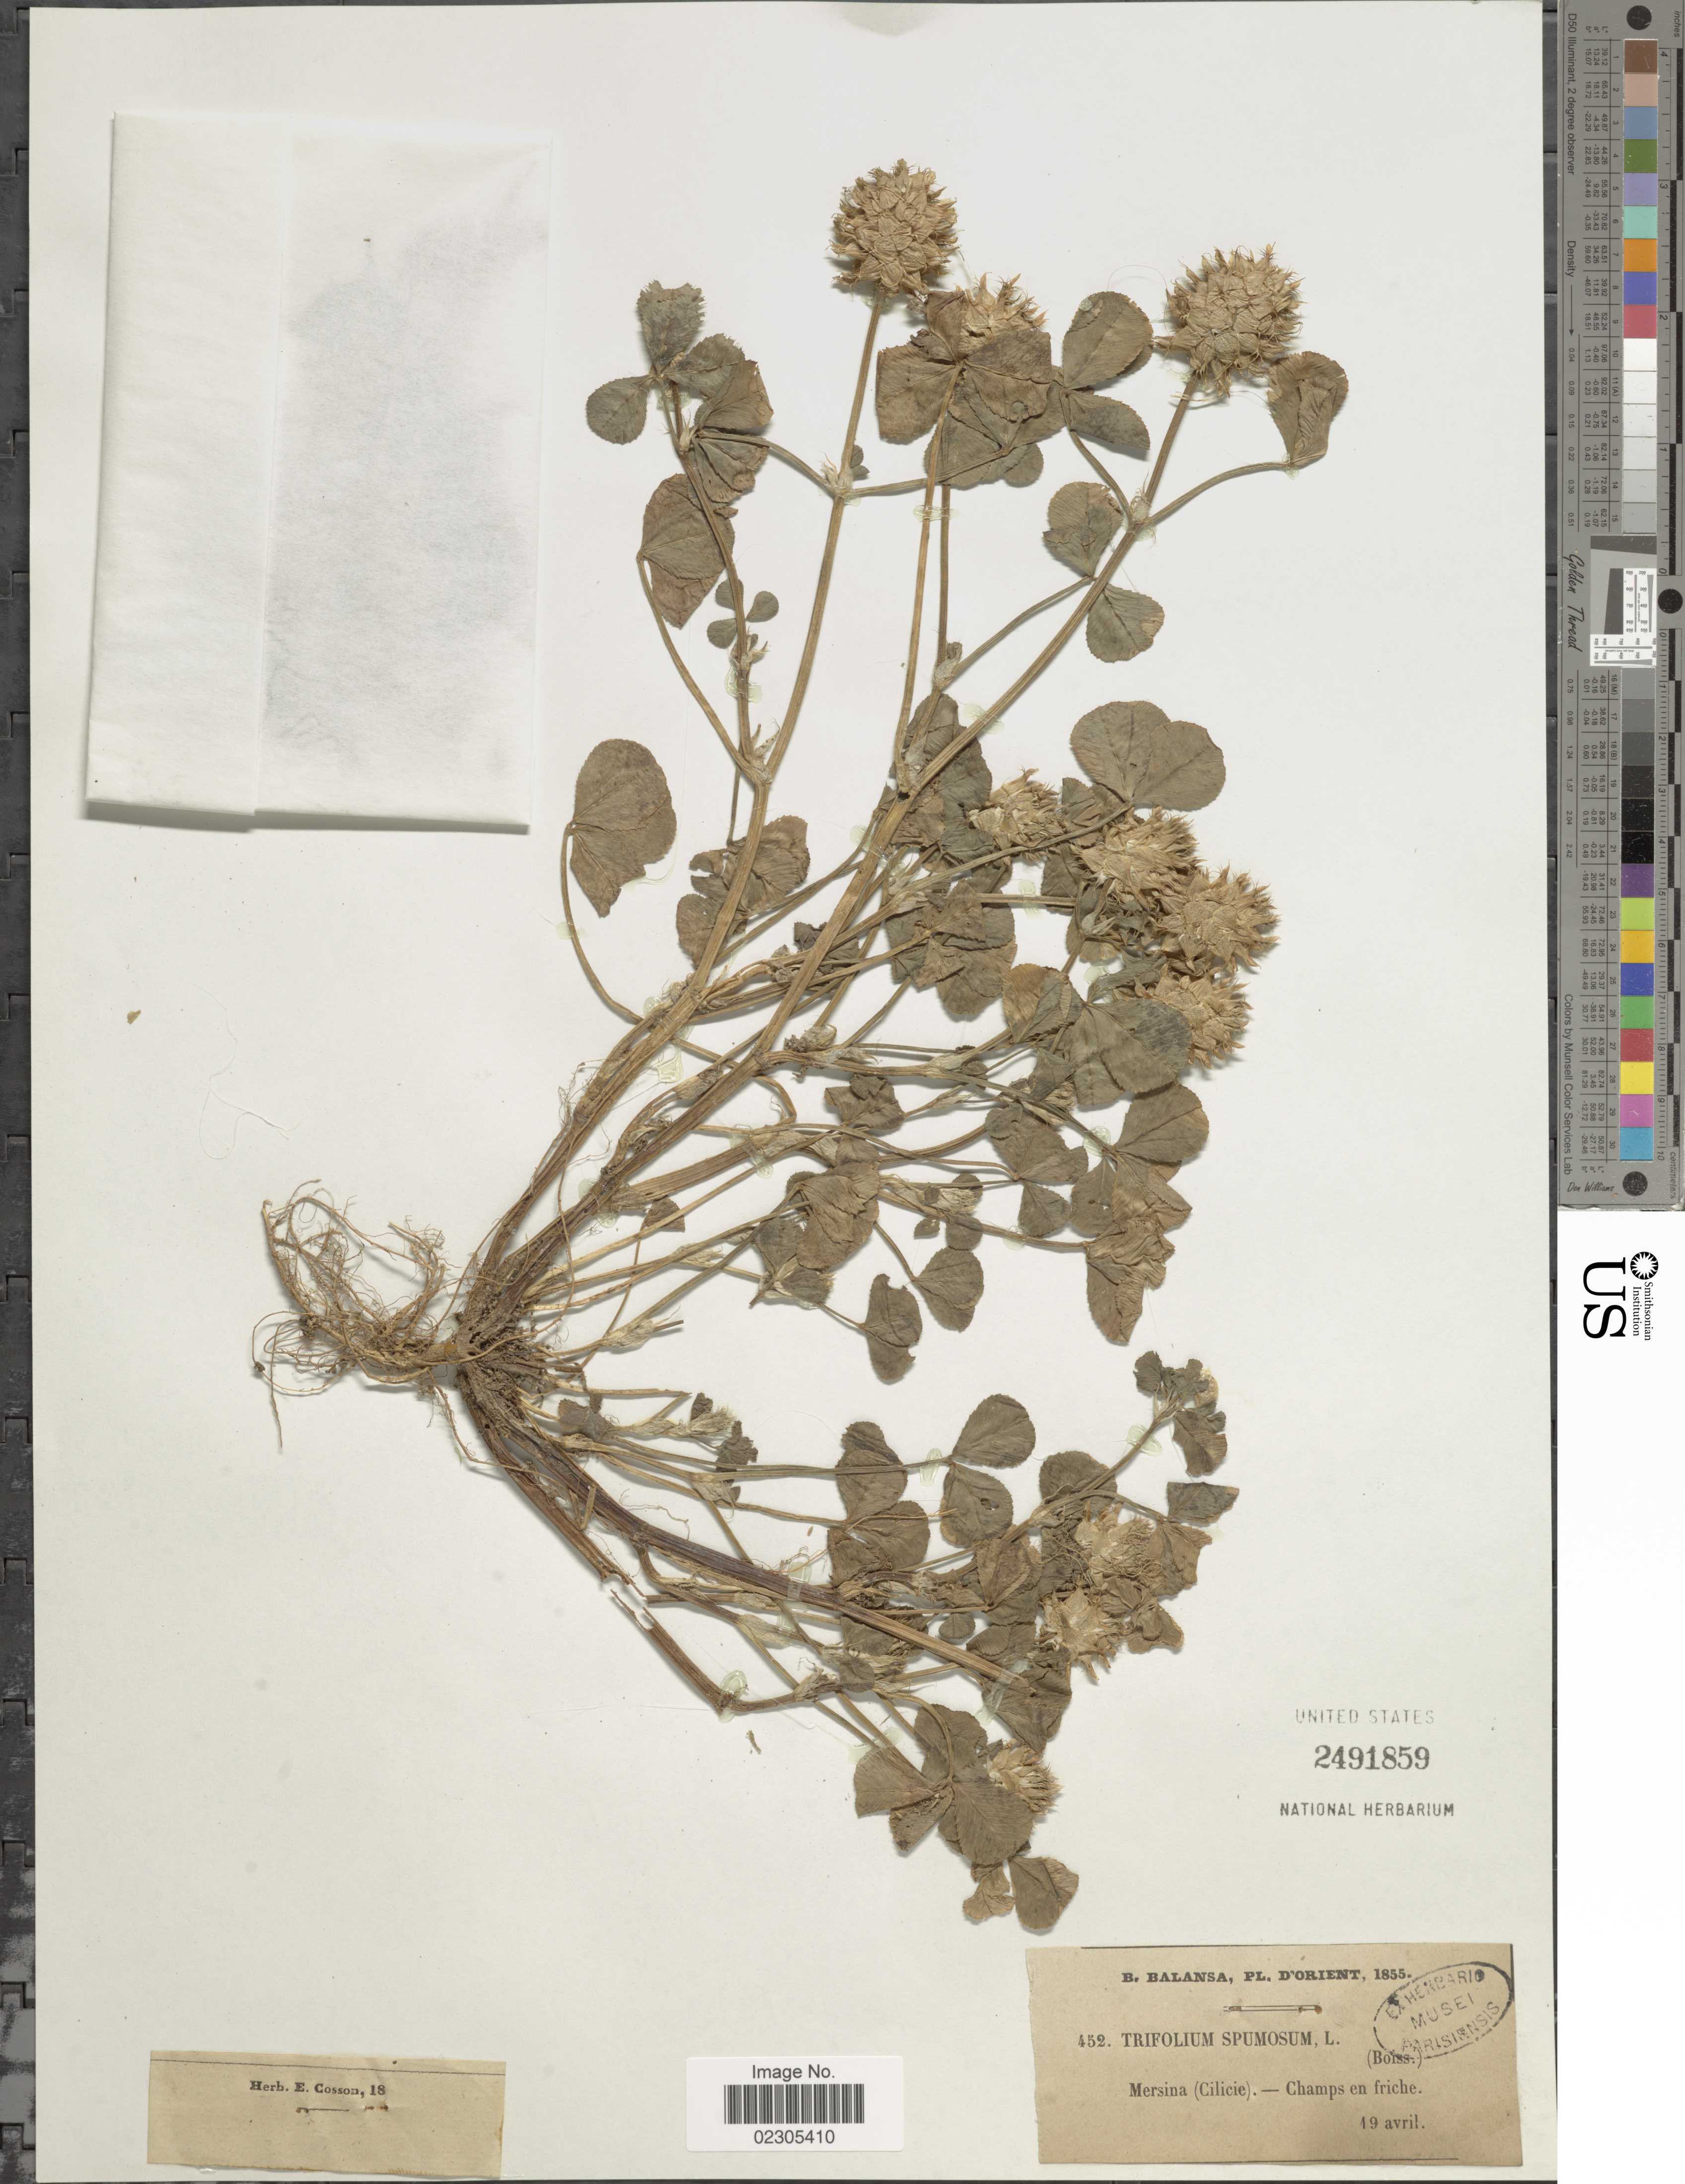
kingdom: Plantae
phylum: Tracheophyta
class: Magnoliopsida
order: Fabales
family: Fabaceae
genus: Trifolium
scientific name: Trifolium spumosum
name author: L.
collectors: B. Balansa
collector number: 452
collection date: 1855-04-19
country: Turkey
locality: D'Orient, Mersina (Cilicie) - Champs en friche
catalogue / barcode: US 2491859